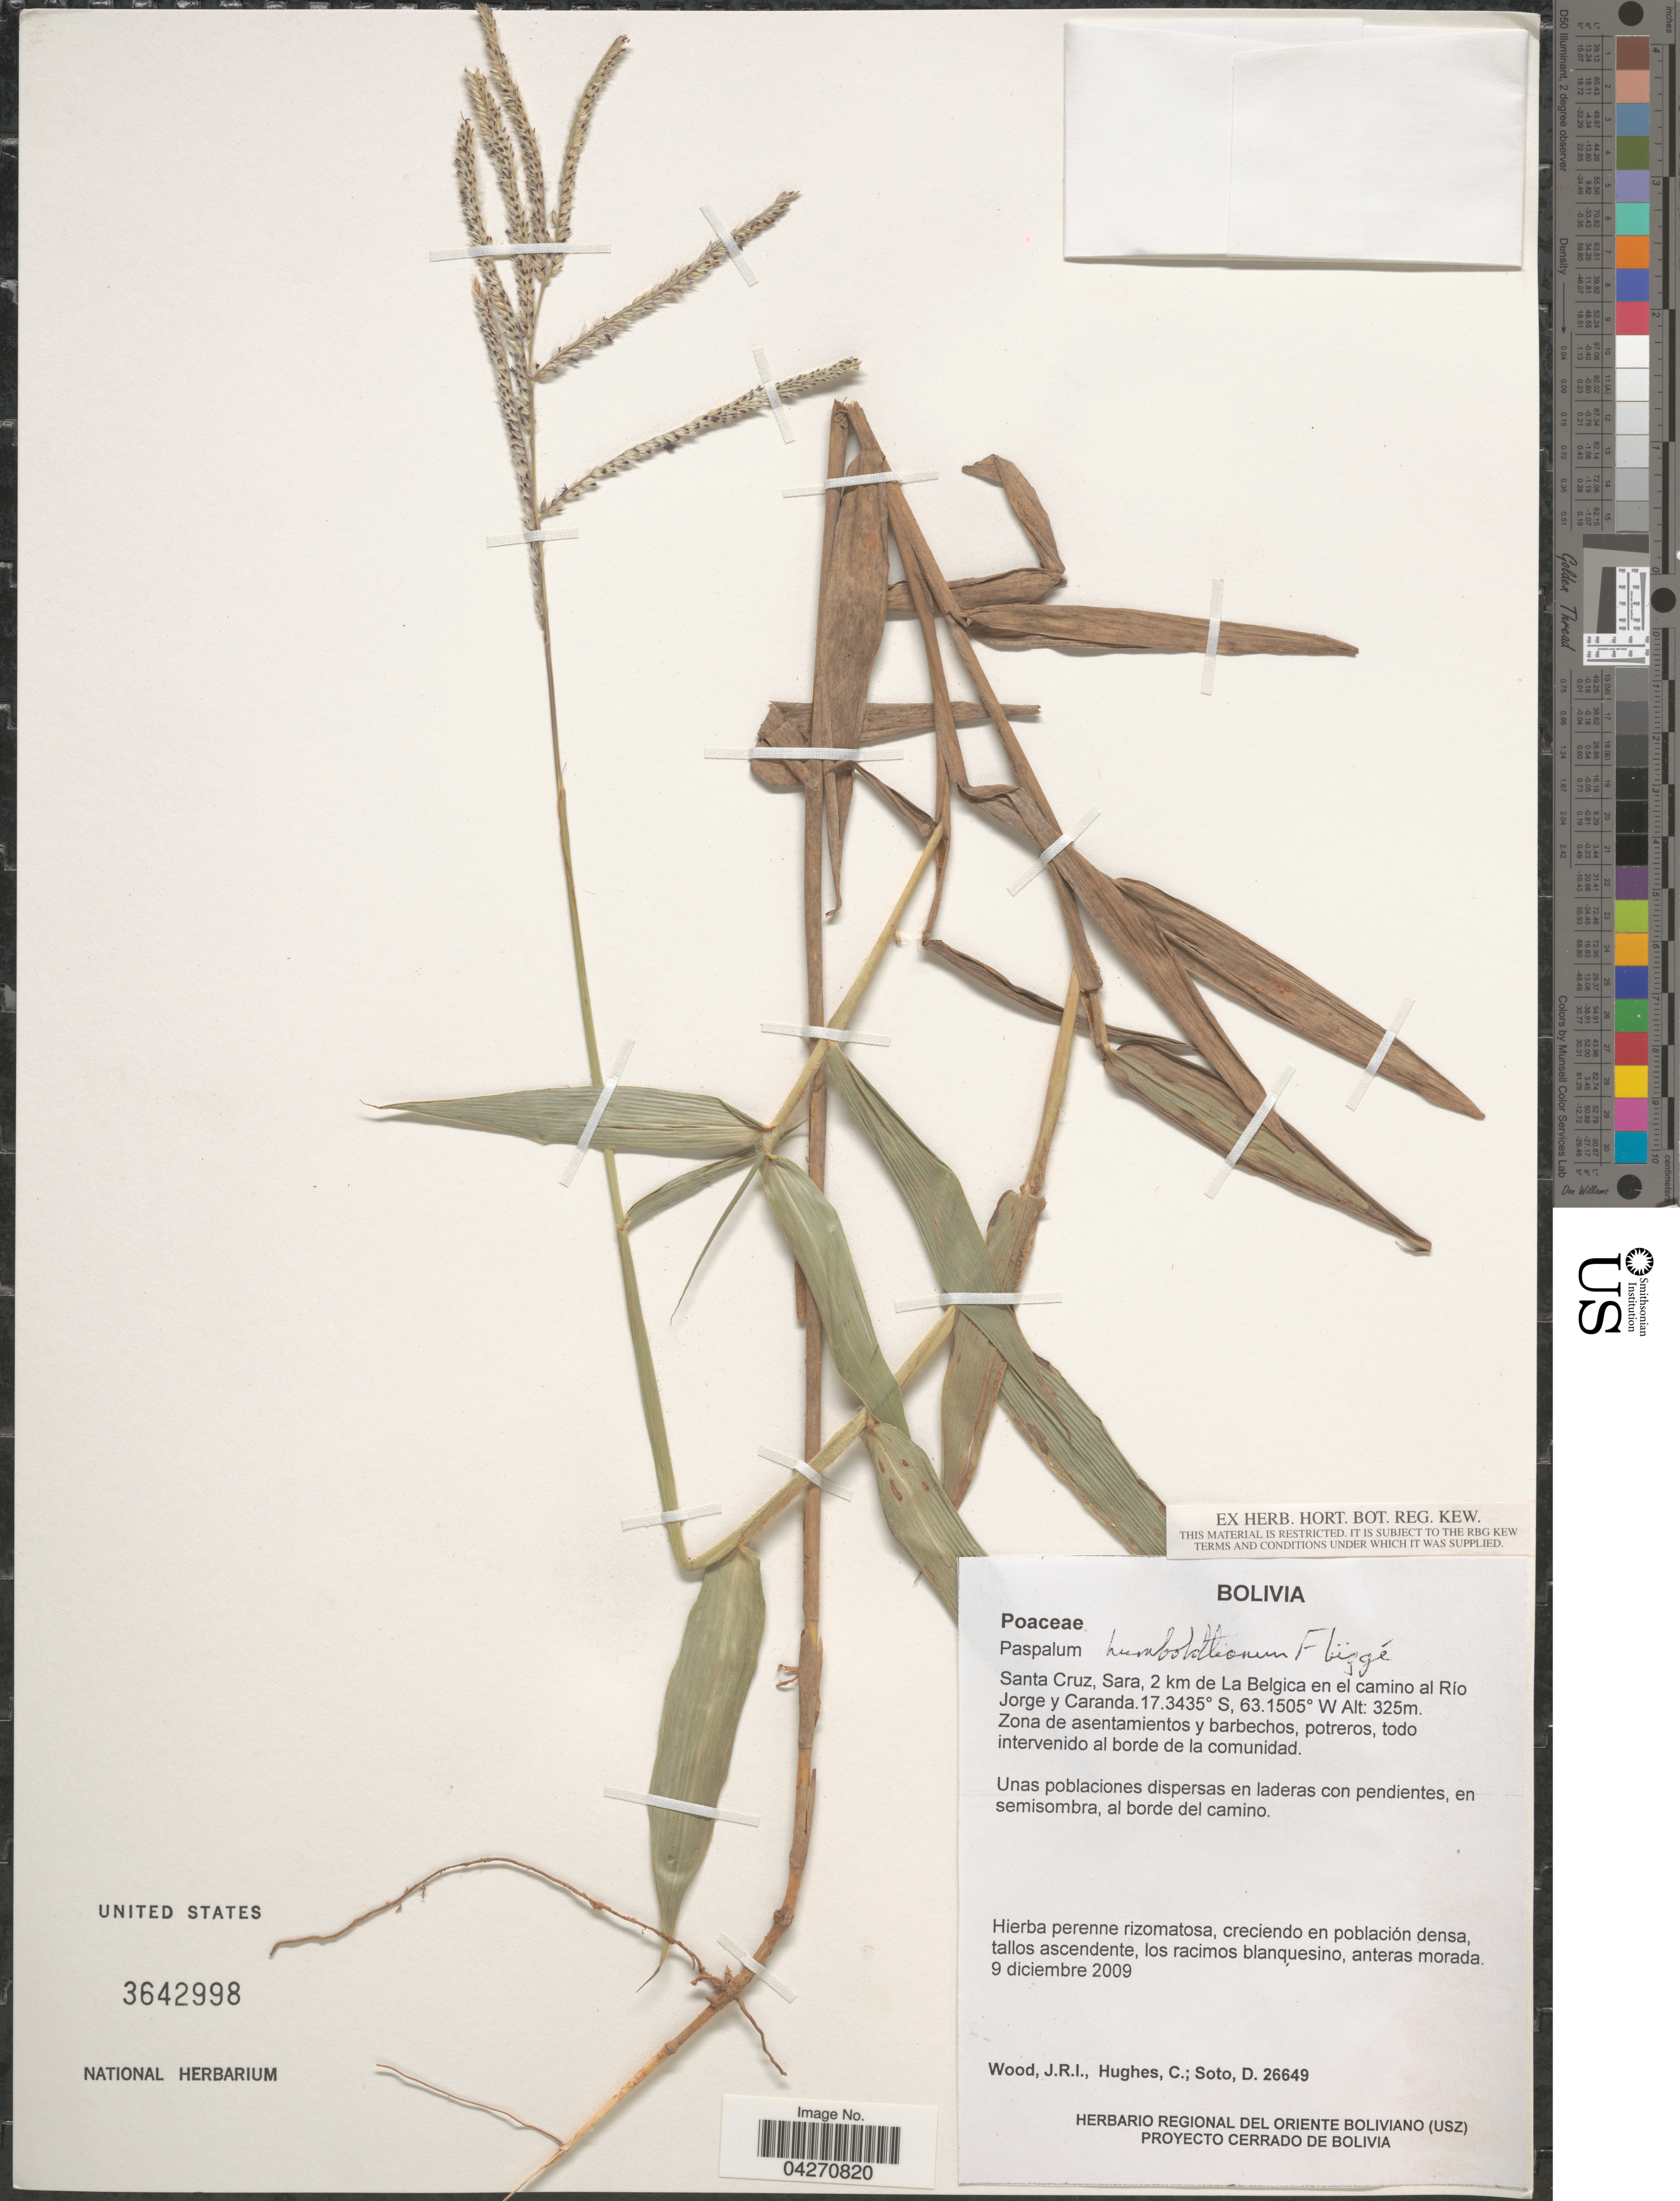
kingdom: Plantae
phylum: Tracheophyta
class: Liliopsida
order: Poales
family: Poaceae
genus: Paspalum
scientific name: Paspalum humboldtianum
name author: Flüggé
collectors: J. R. I. Wood, C. E. Hughes & D. Soto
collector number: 26649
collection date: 2009-12-09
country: Bolivia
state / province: Santa Cruz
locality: Sara, 2 km de La Belgica en el camino al Rio Jorge y Caranda.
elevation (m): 325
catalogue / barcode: US 3642998